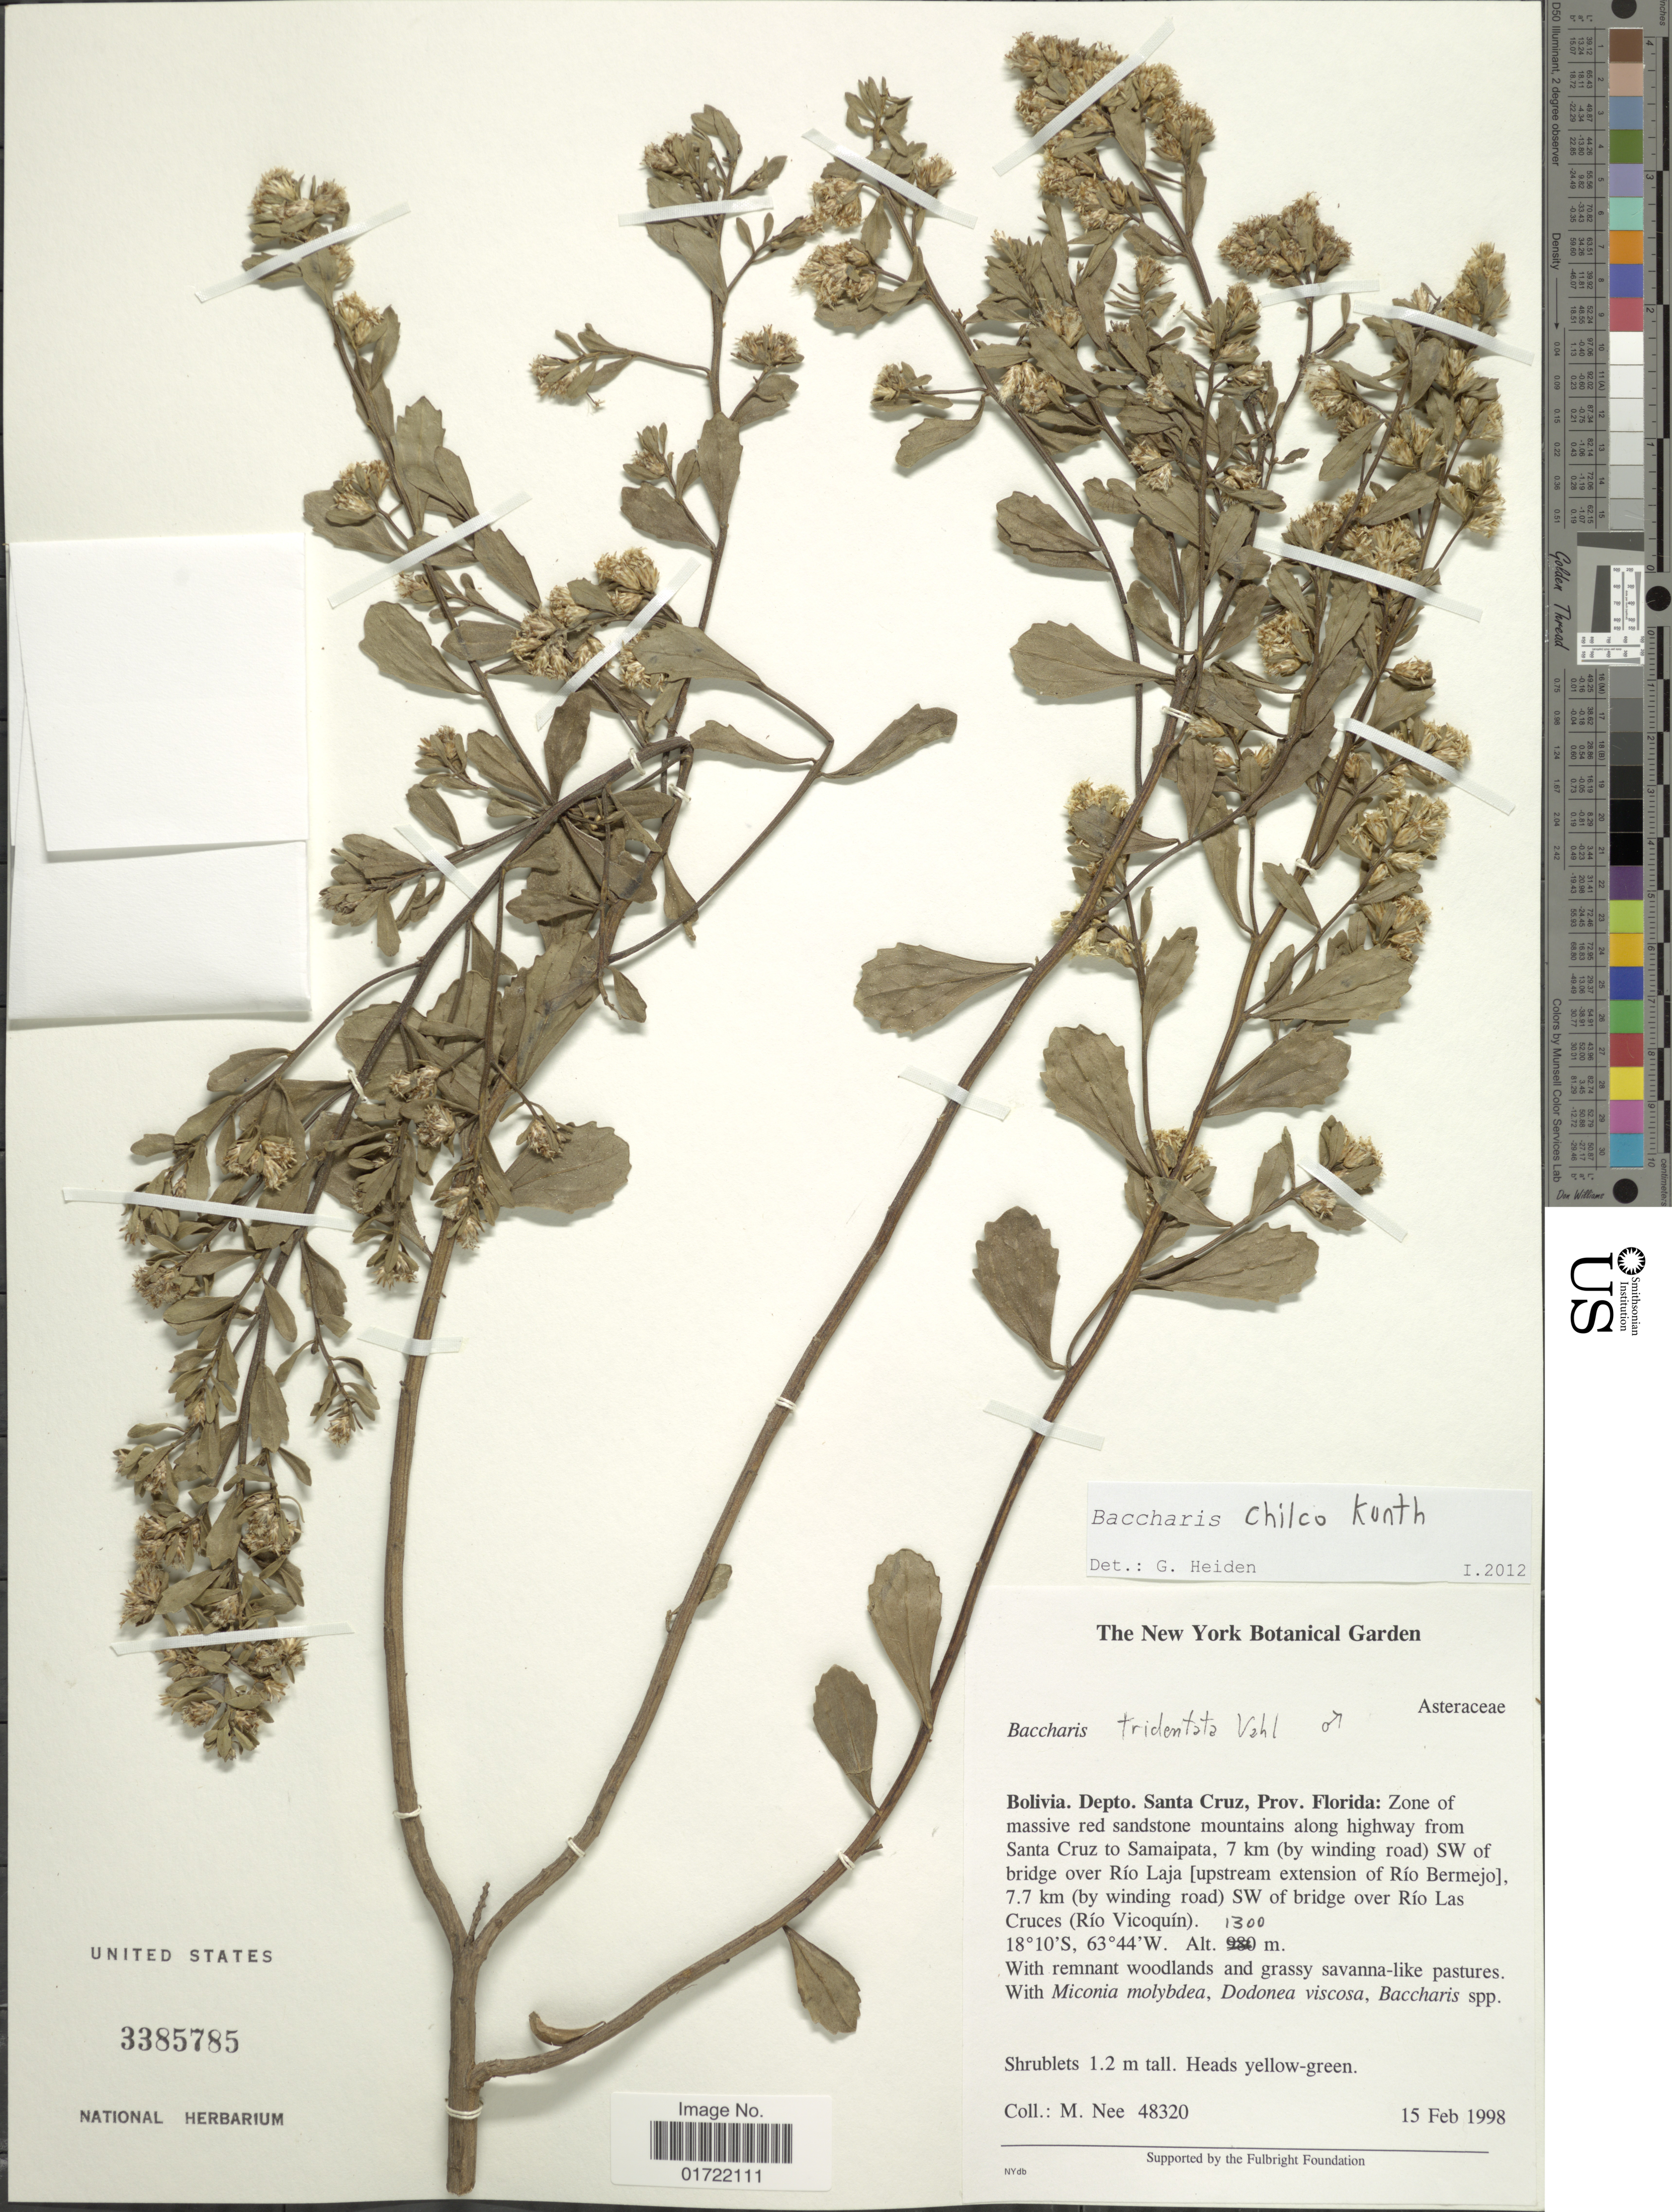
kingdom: Plantae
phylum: Tracheophyta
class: Magnoliopsida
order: Asterales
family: Asteraceae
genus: Baccharis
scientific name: Baccharis chilco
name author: Kunth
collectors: M. Nee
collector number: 48320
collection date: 1998-02-15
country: Bolivia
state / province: Santa Cruz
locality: Depto. Santa Cruz, Prov. Florida: Zone of massive red sandstone mountains along highway from Santa Cruz to Samaipata, 7 km (by winding road) SW of bridge over Rio Laja [upstrean extension over Rio Bermejo] 7.7 km (by winding road) SW of bridge over Rio Las Cruces (Rio Vicoquin)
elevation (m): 1300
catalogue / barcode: US 3385785